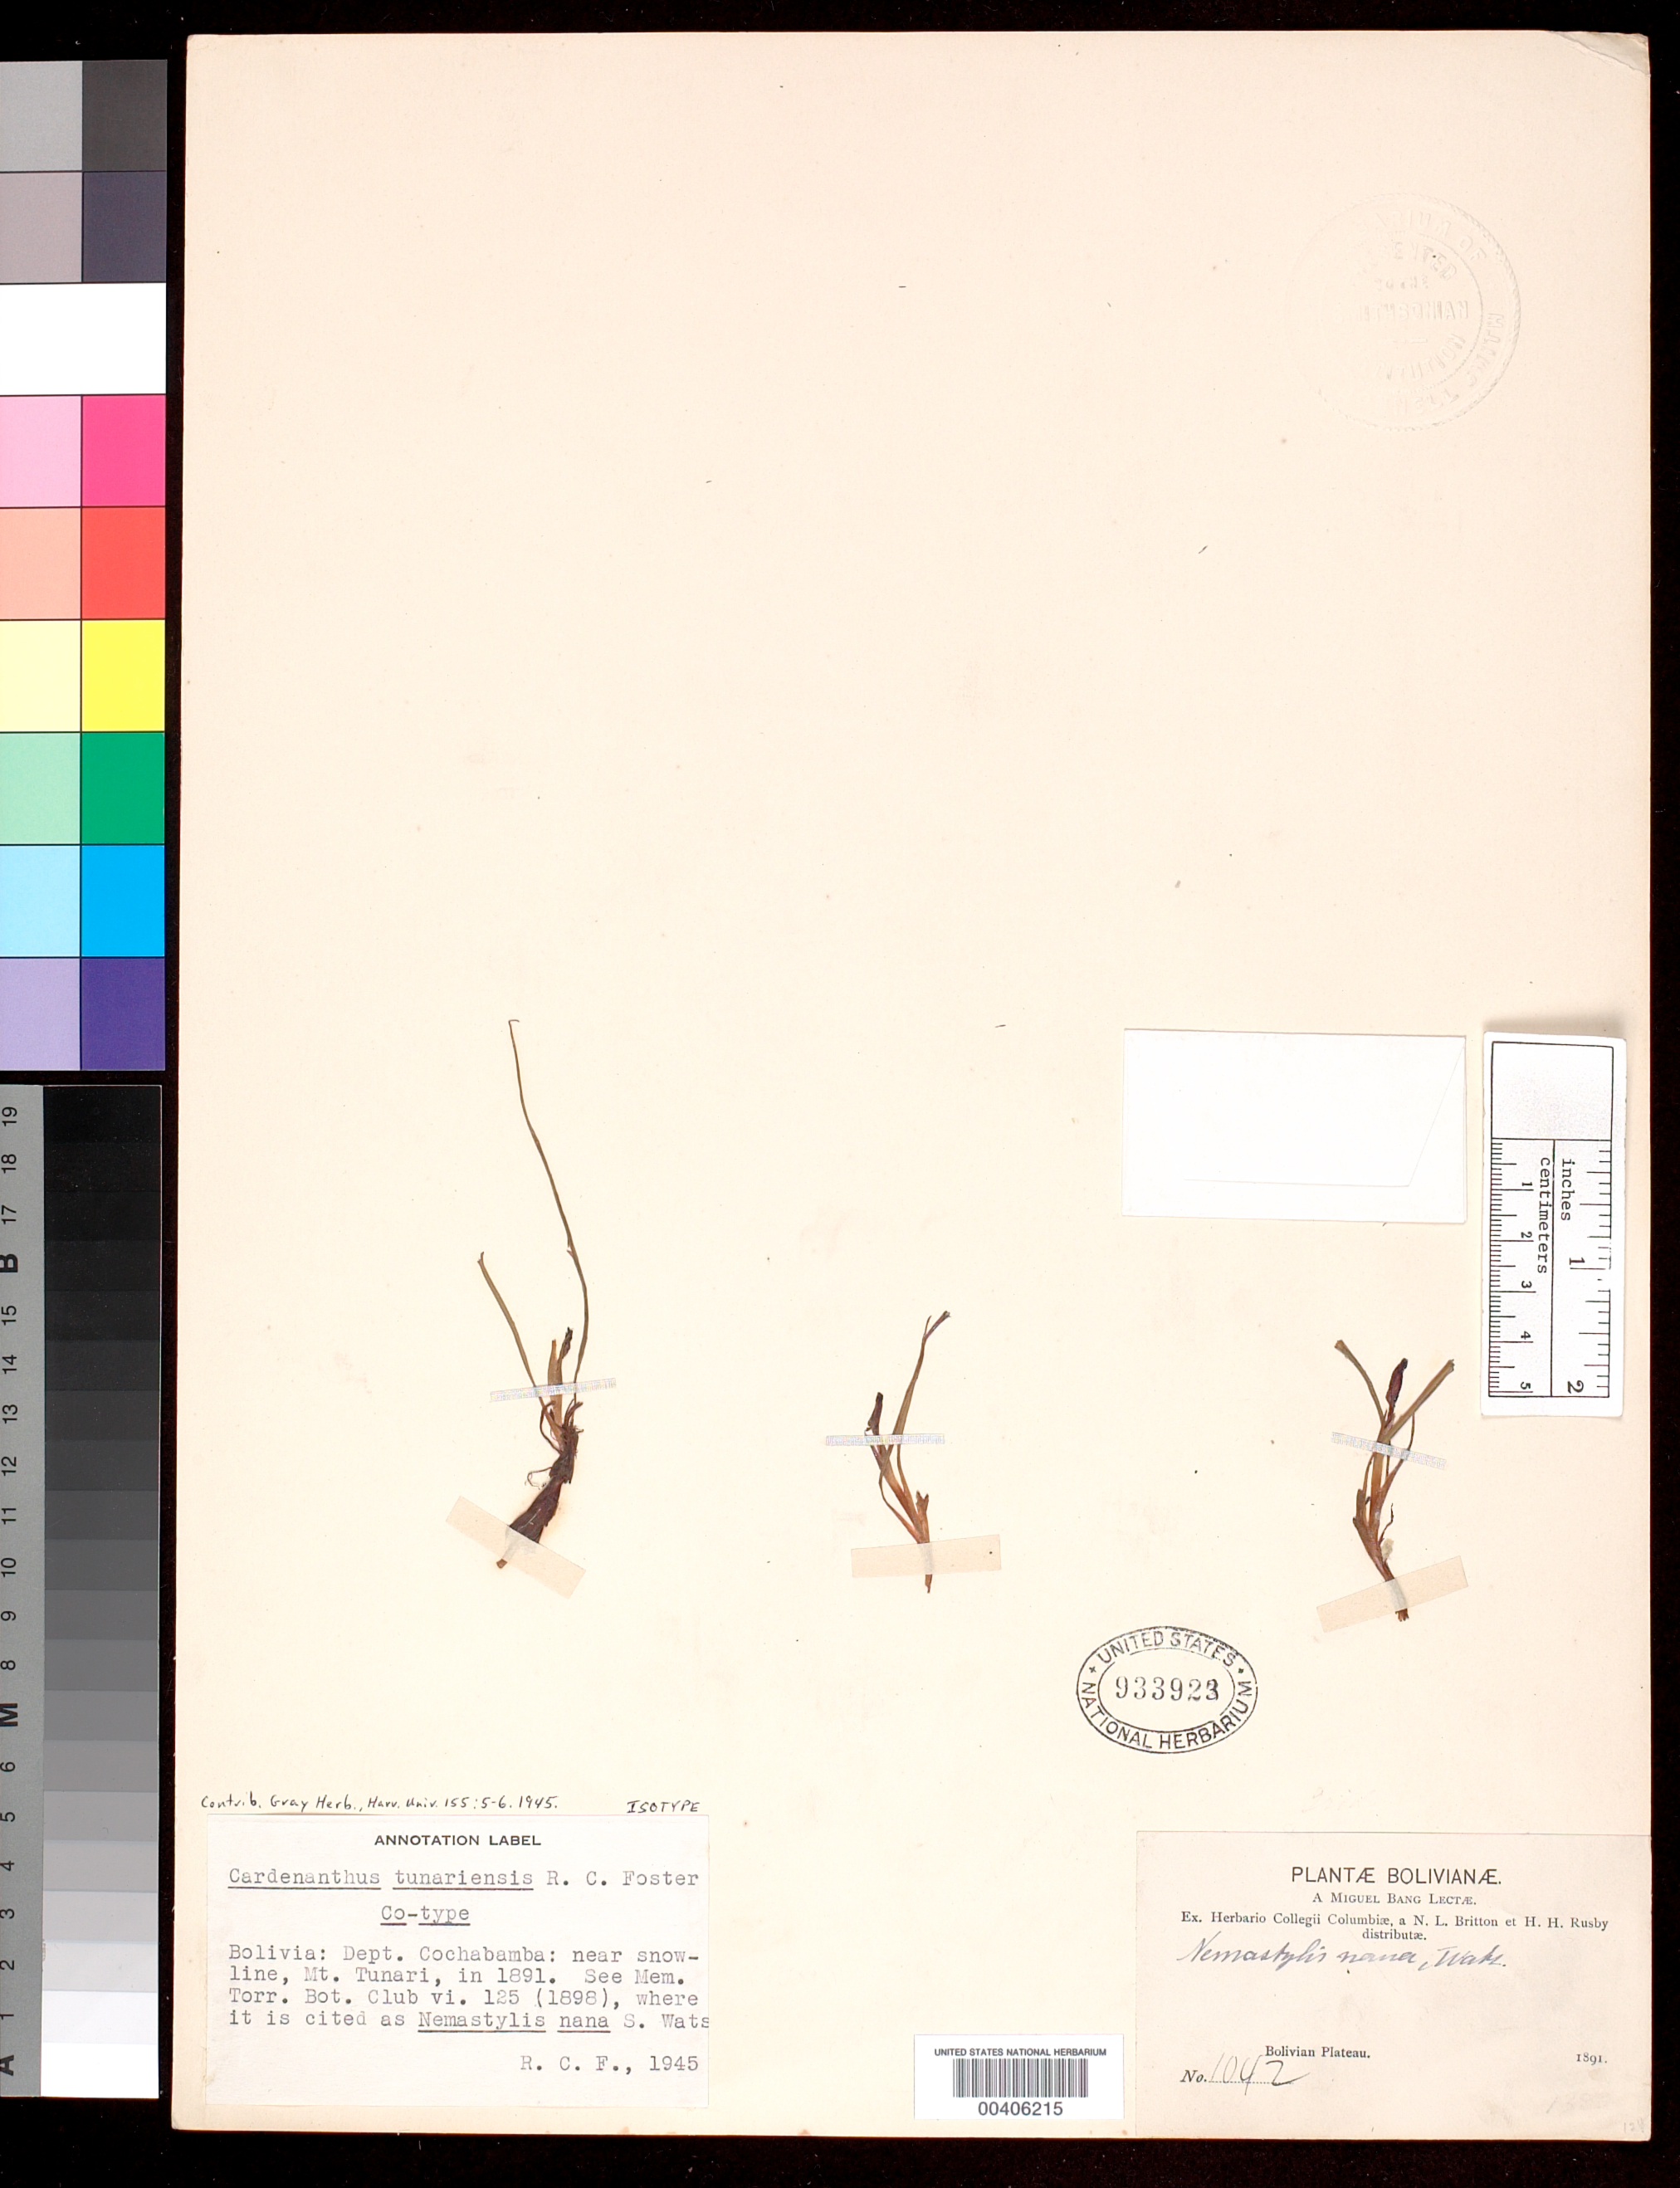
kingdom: Plantae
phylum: Tracheophyta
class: Liliopsida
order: Asparagales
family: Iridaceae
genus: Cardenanthus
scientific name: Cardenanthus tunariensis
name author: R.C. Foster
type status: Isotype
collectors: R. C. Foster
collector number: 1042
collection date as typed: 1891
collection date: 1891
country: Bolivia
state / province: Cochabamba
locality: Near snowline, Mt. Tunari.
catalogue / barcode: US 933923